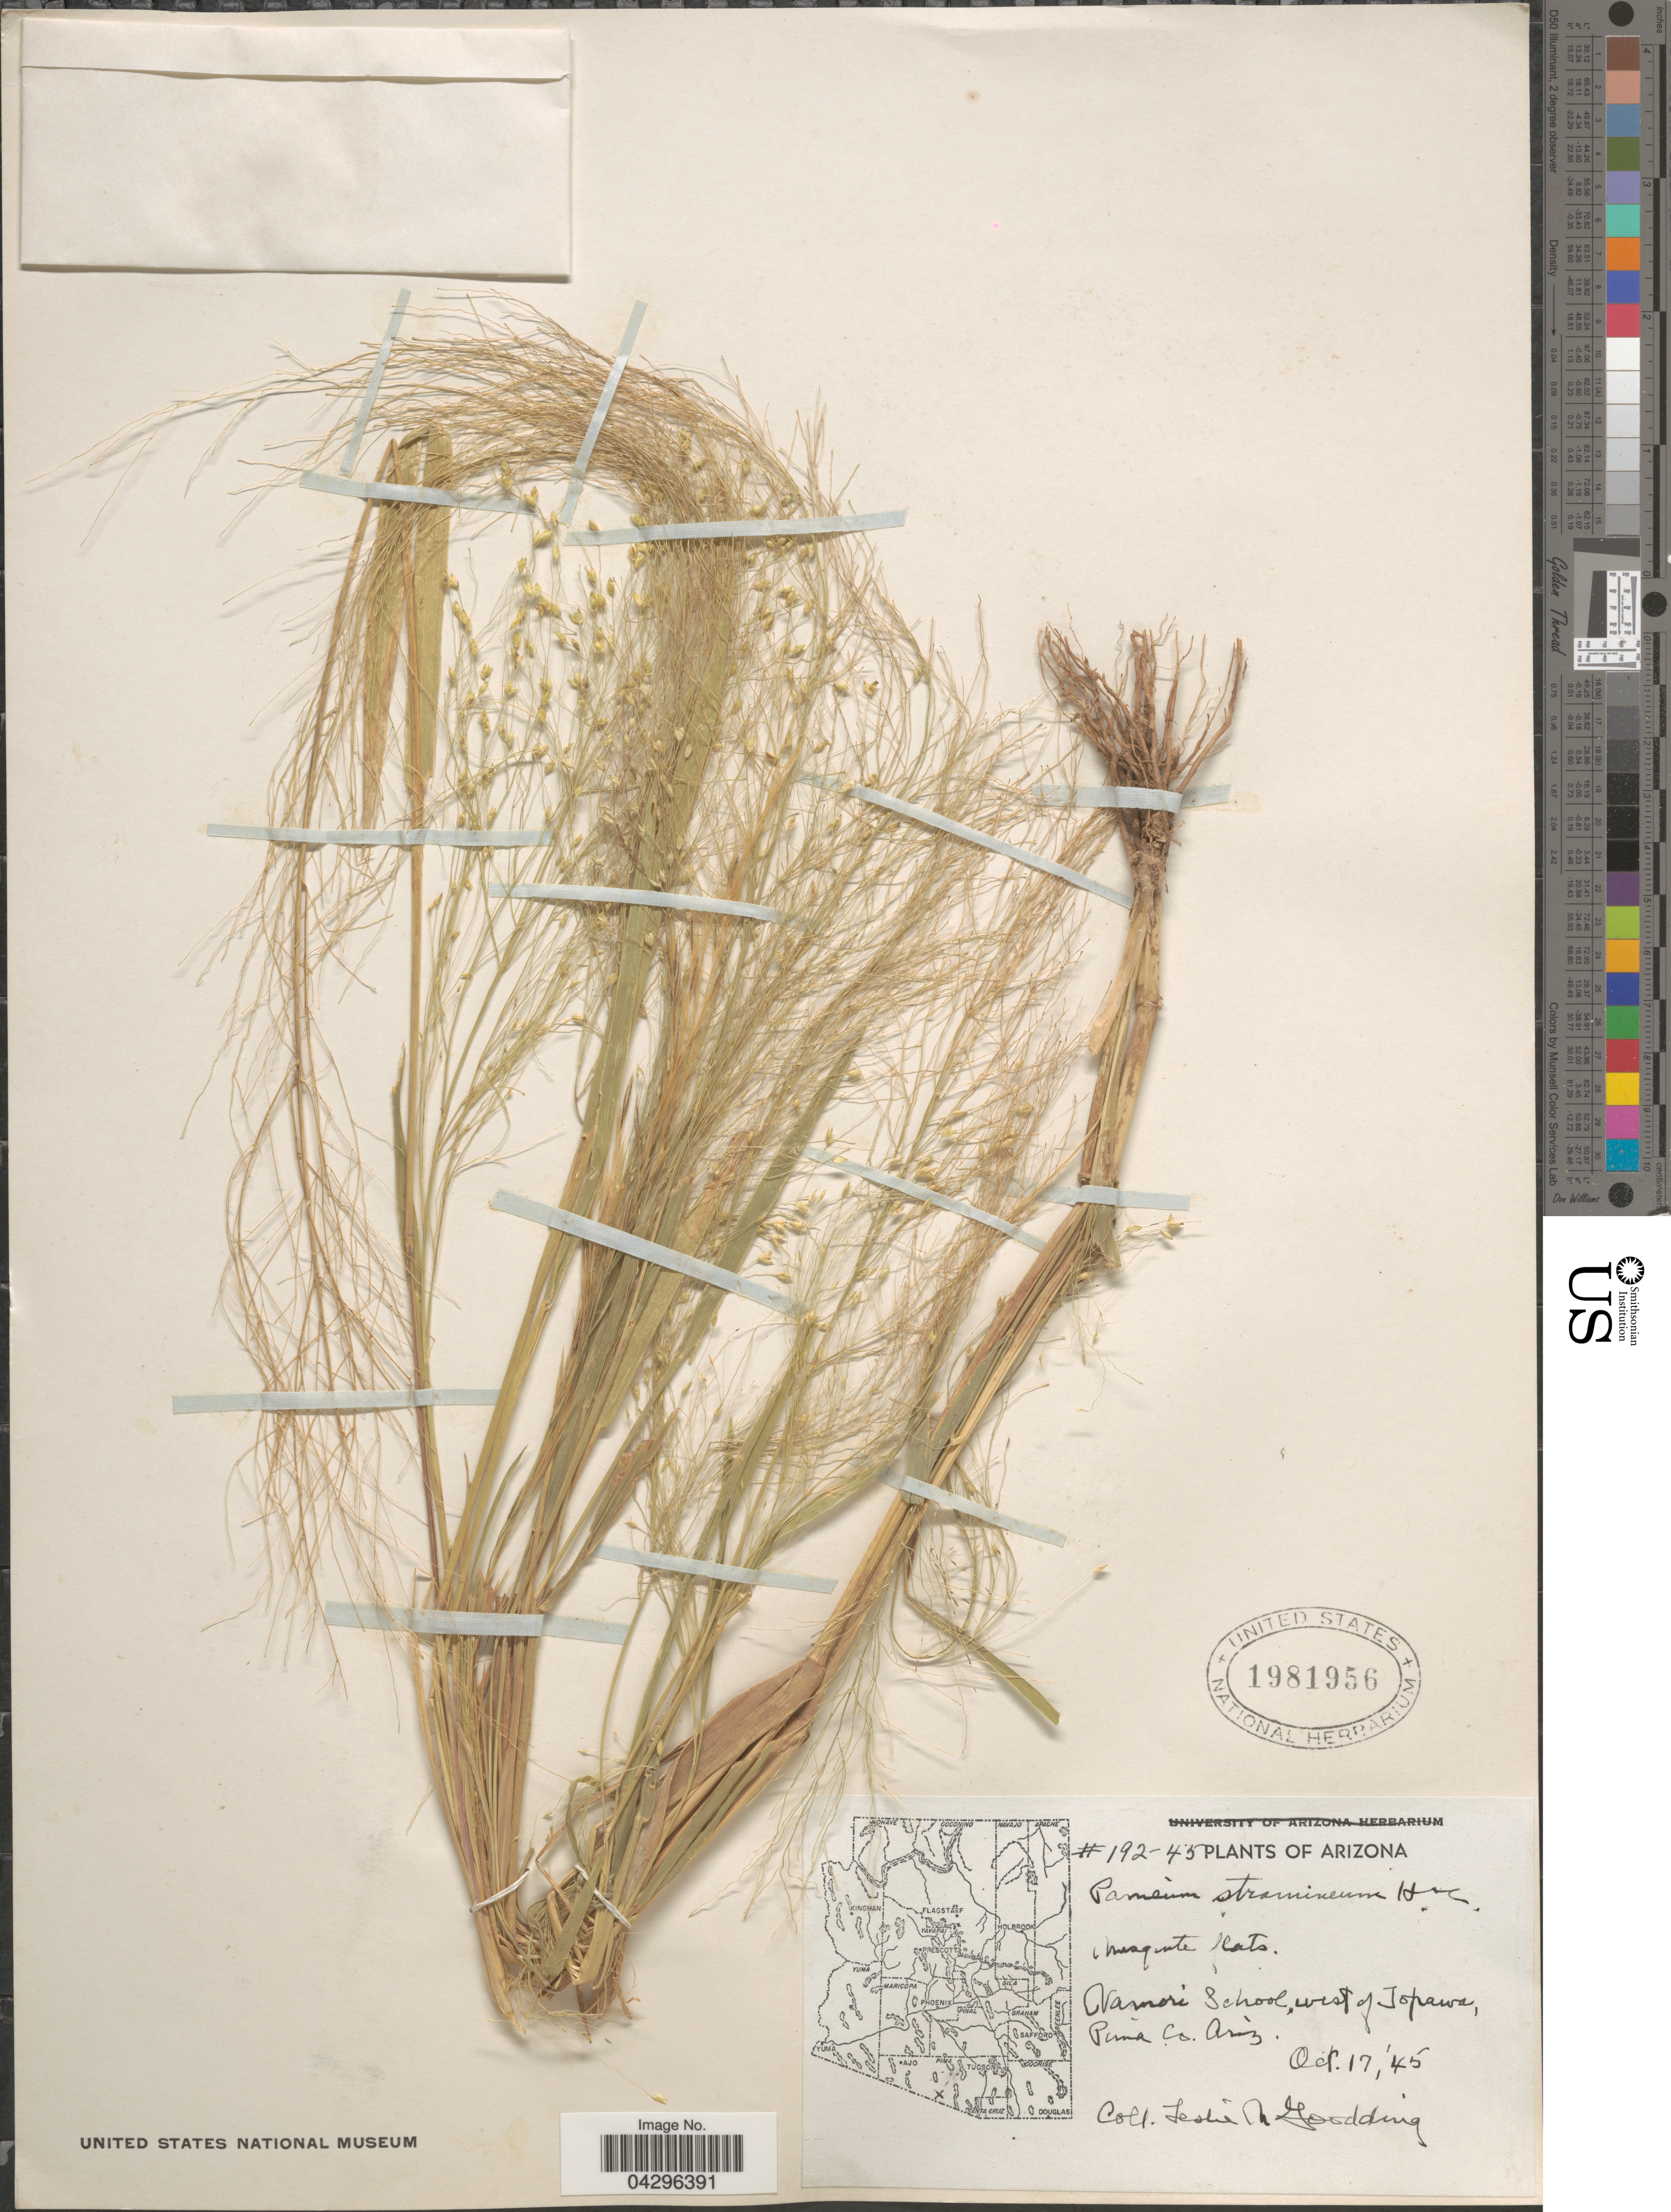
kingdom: Plantae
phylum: Tracheophyta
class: Liliopsida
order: Poales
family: Poaceae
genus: Panicum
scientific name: Panicum stramineum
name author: Hitchc. & Chase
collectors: L. N. Goodding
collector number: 192-45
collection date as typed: Transcribed d/m/y: 17/10/45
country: United States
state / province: Arizona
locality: Vanmore School, west of Topawa Pine Co.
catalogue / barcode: US 1981956